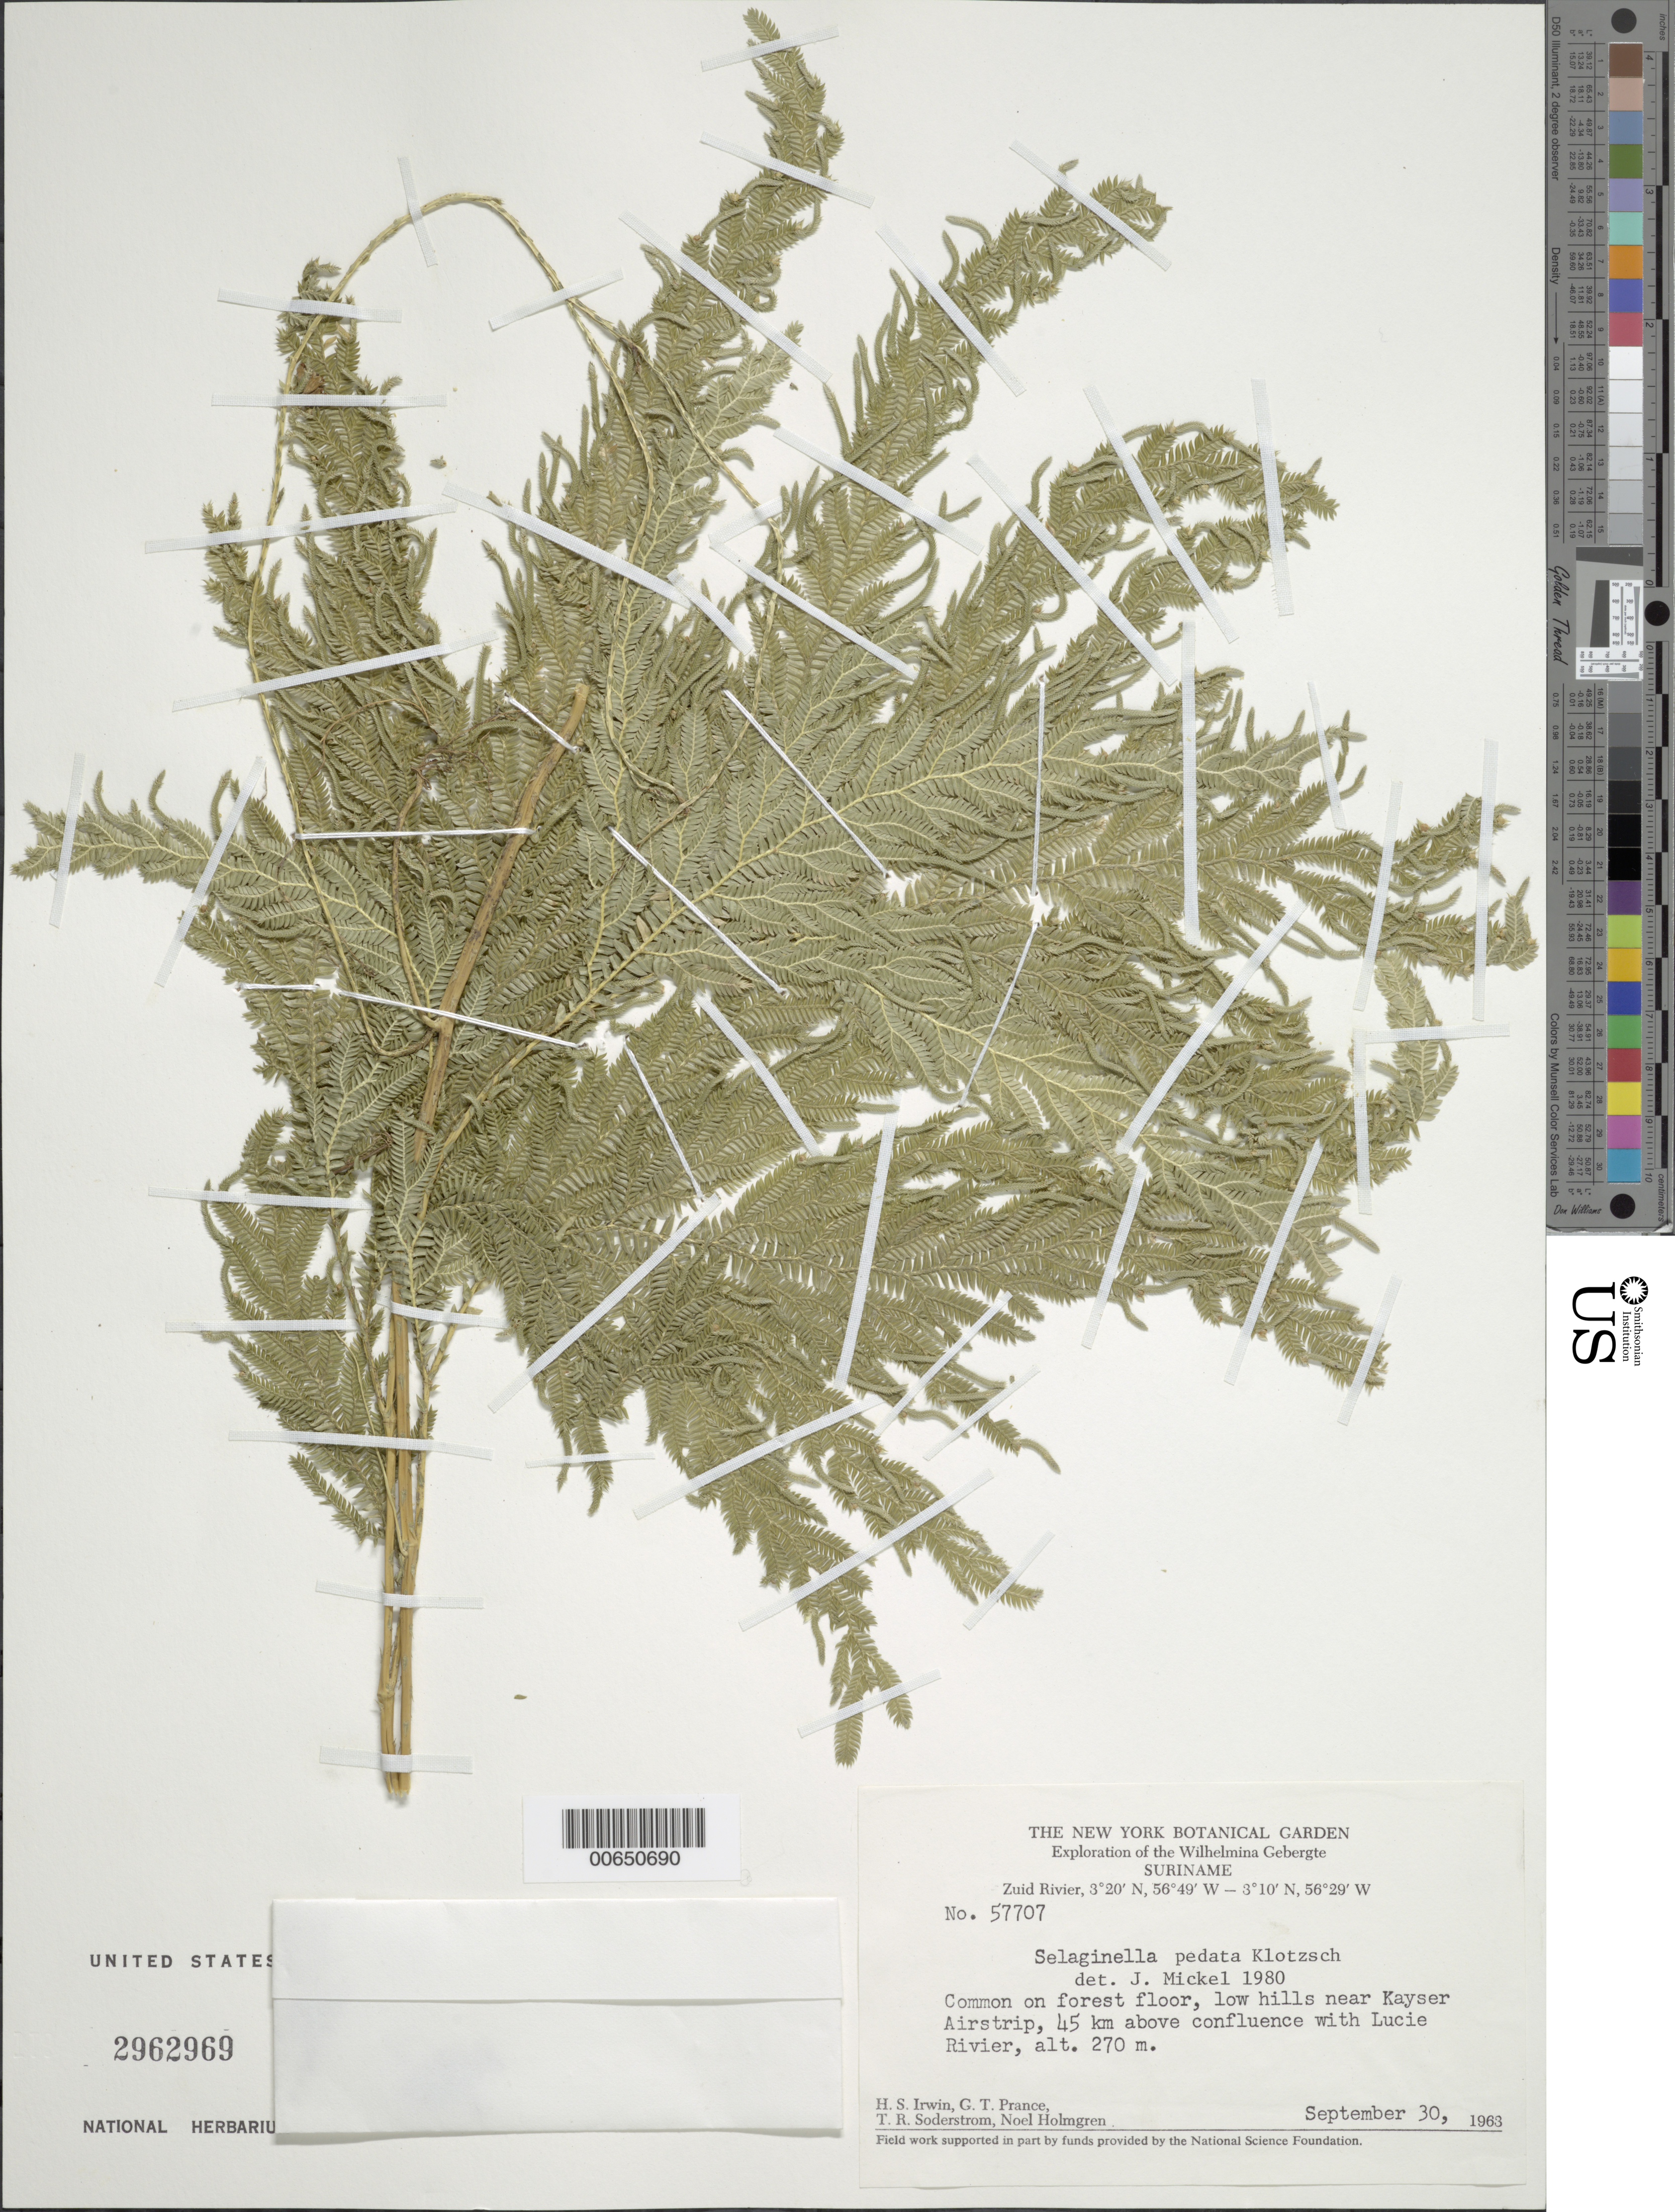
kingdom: Plantae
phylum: Tracheophyta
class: Lycopodiopsida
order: Selaginellales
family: Selaginellaceae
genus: Selaginella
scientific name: Selaginella pedata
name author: Klotzsch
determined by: Mickel, J. T., (NY), New York Botanical Garden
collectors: H. Irwin, G. T. Prance, T. R. Soderstrom & N. H. Holmgren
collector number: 57707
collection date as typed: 30-Sep-63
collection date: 1963-09-30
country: Suriname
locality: Kayser Airstrip, Zuid R., 45 km above confl. with Lucie R., Wilhelmina Gebergte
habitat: Low forested hills, on forest floor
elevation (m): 270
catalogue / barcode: US 2962969